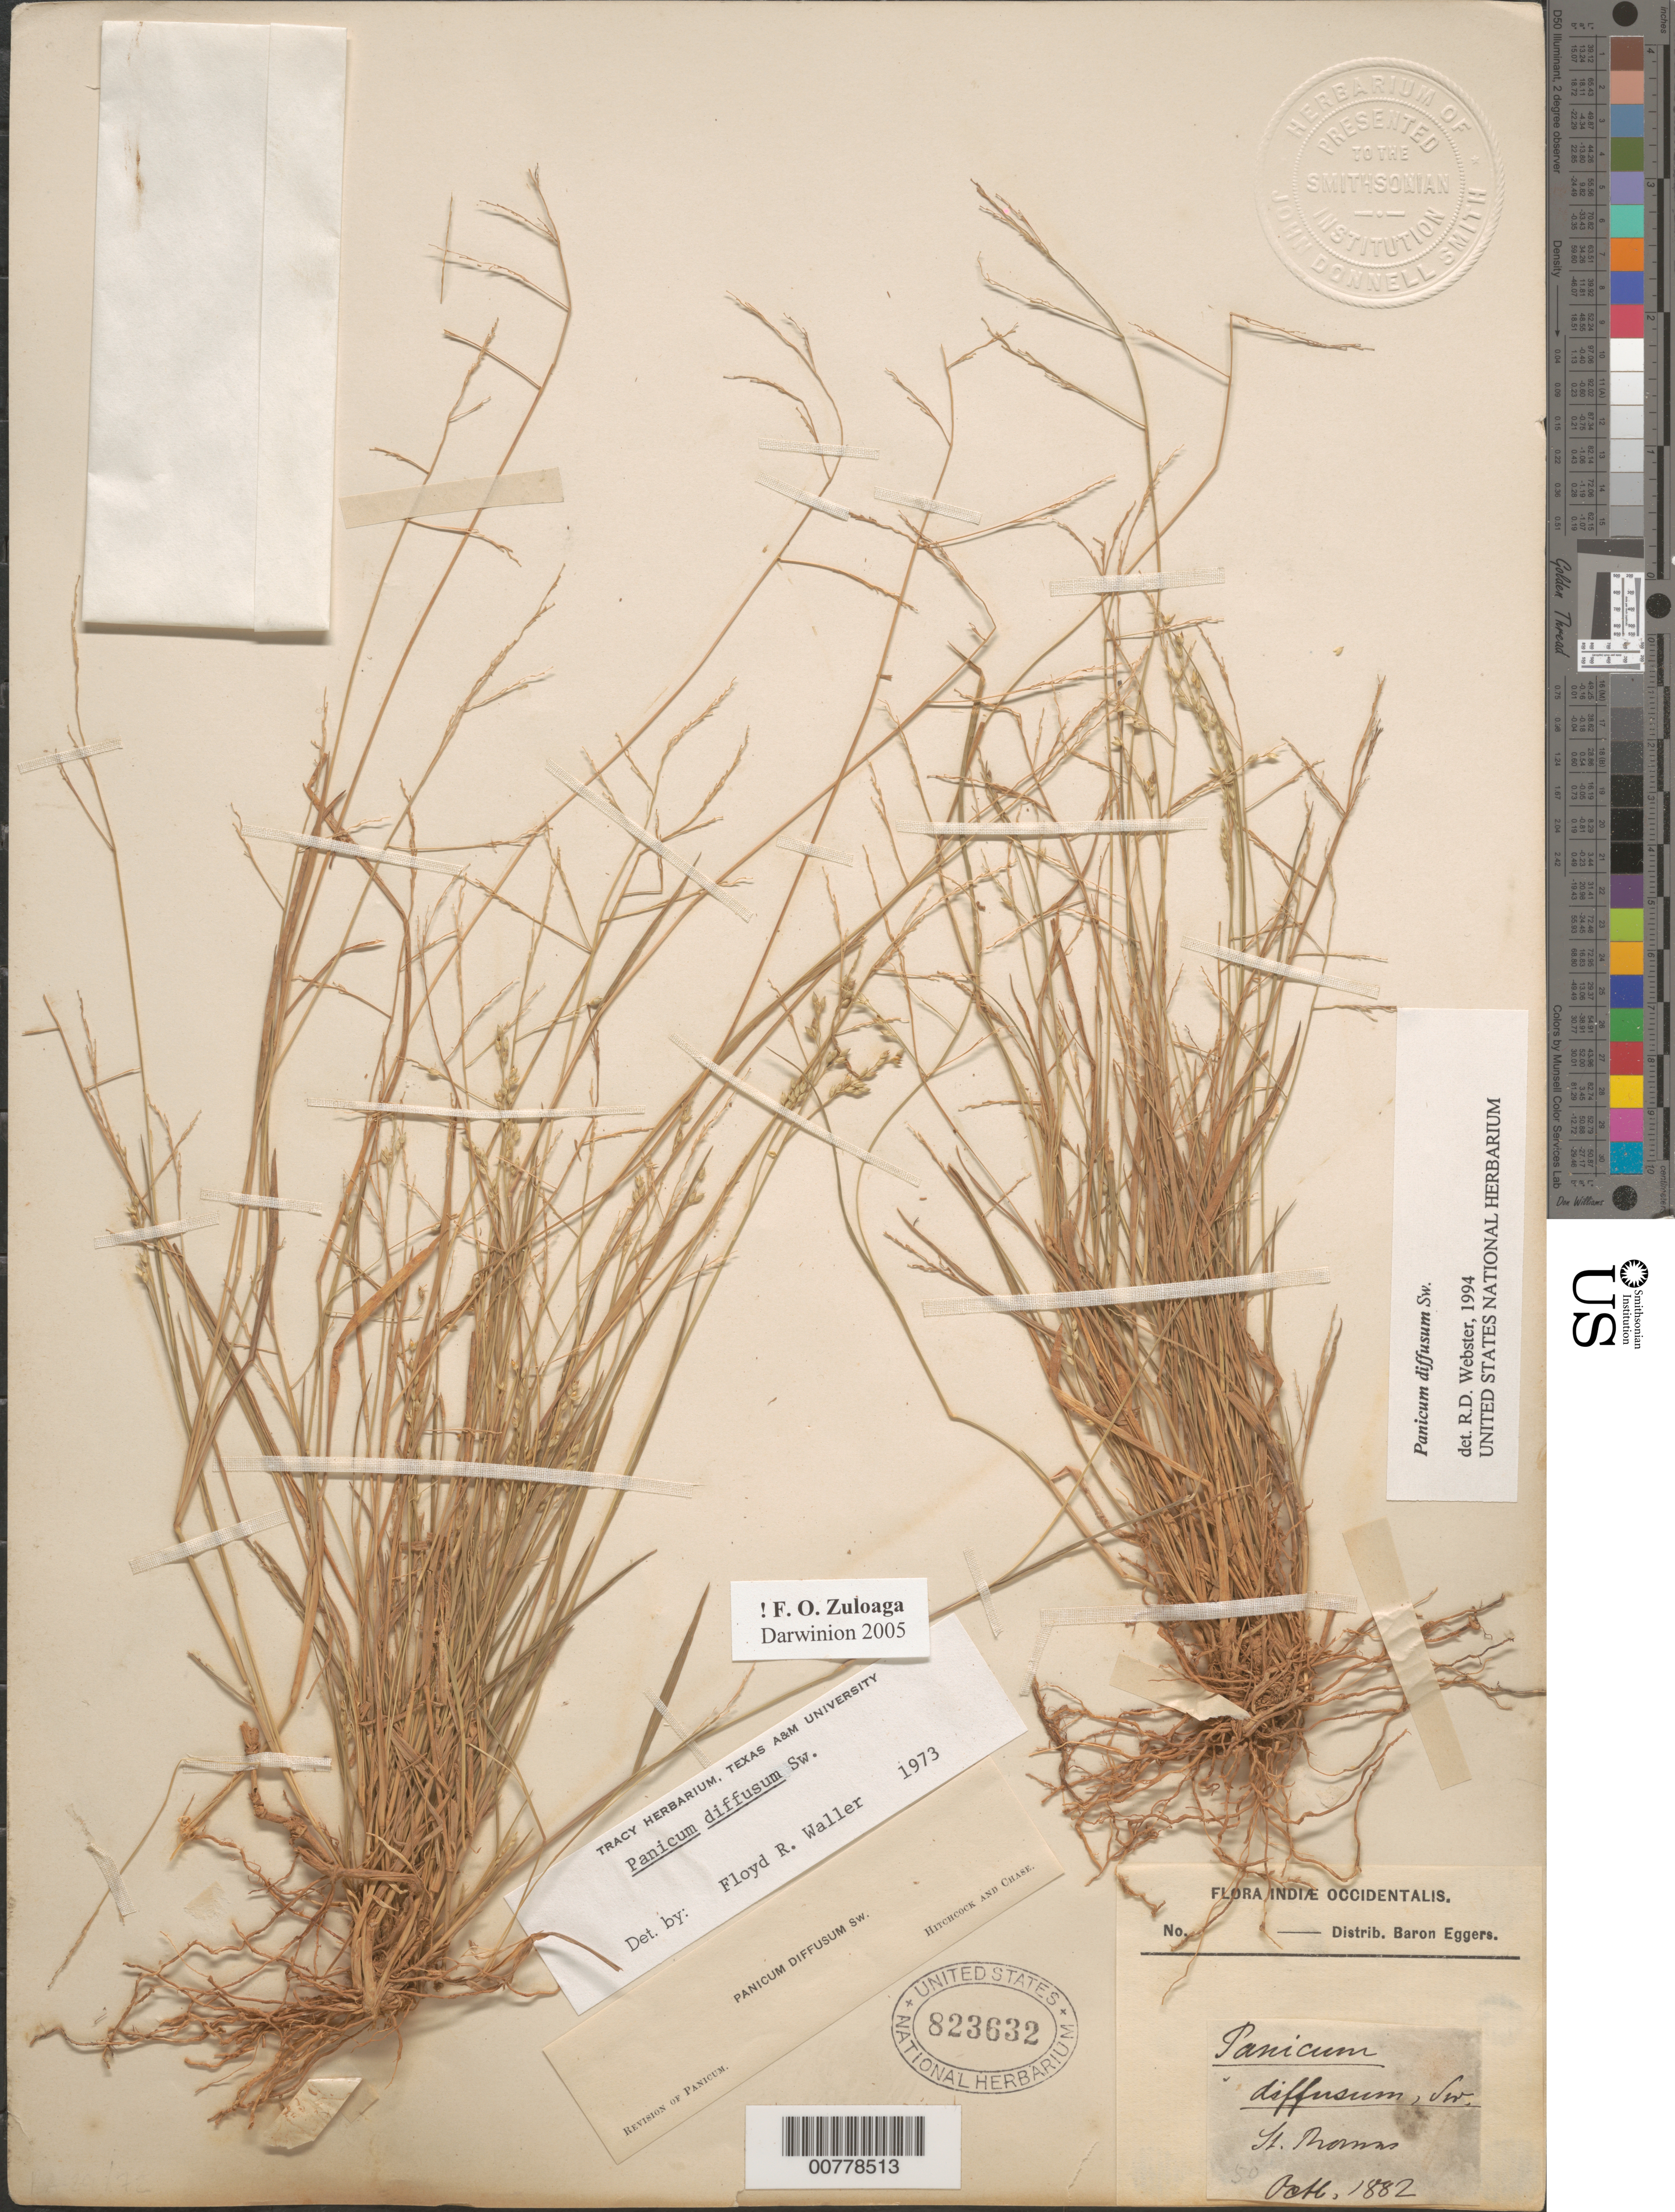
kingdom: Plantae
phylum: Tracheophyta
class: Liliopsida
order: Poales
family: Poaceae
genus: Panicum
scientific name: Panicum diffusum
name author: Sw.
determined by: Webster, Robert D.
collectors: H. F. A. von Eggers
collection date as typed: Oct 1882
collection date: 1882-10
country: U.S. Virgin Islands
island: St. Thomas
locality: St. Thomas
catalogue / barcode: US 823632